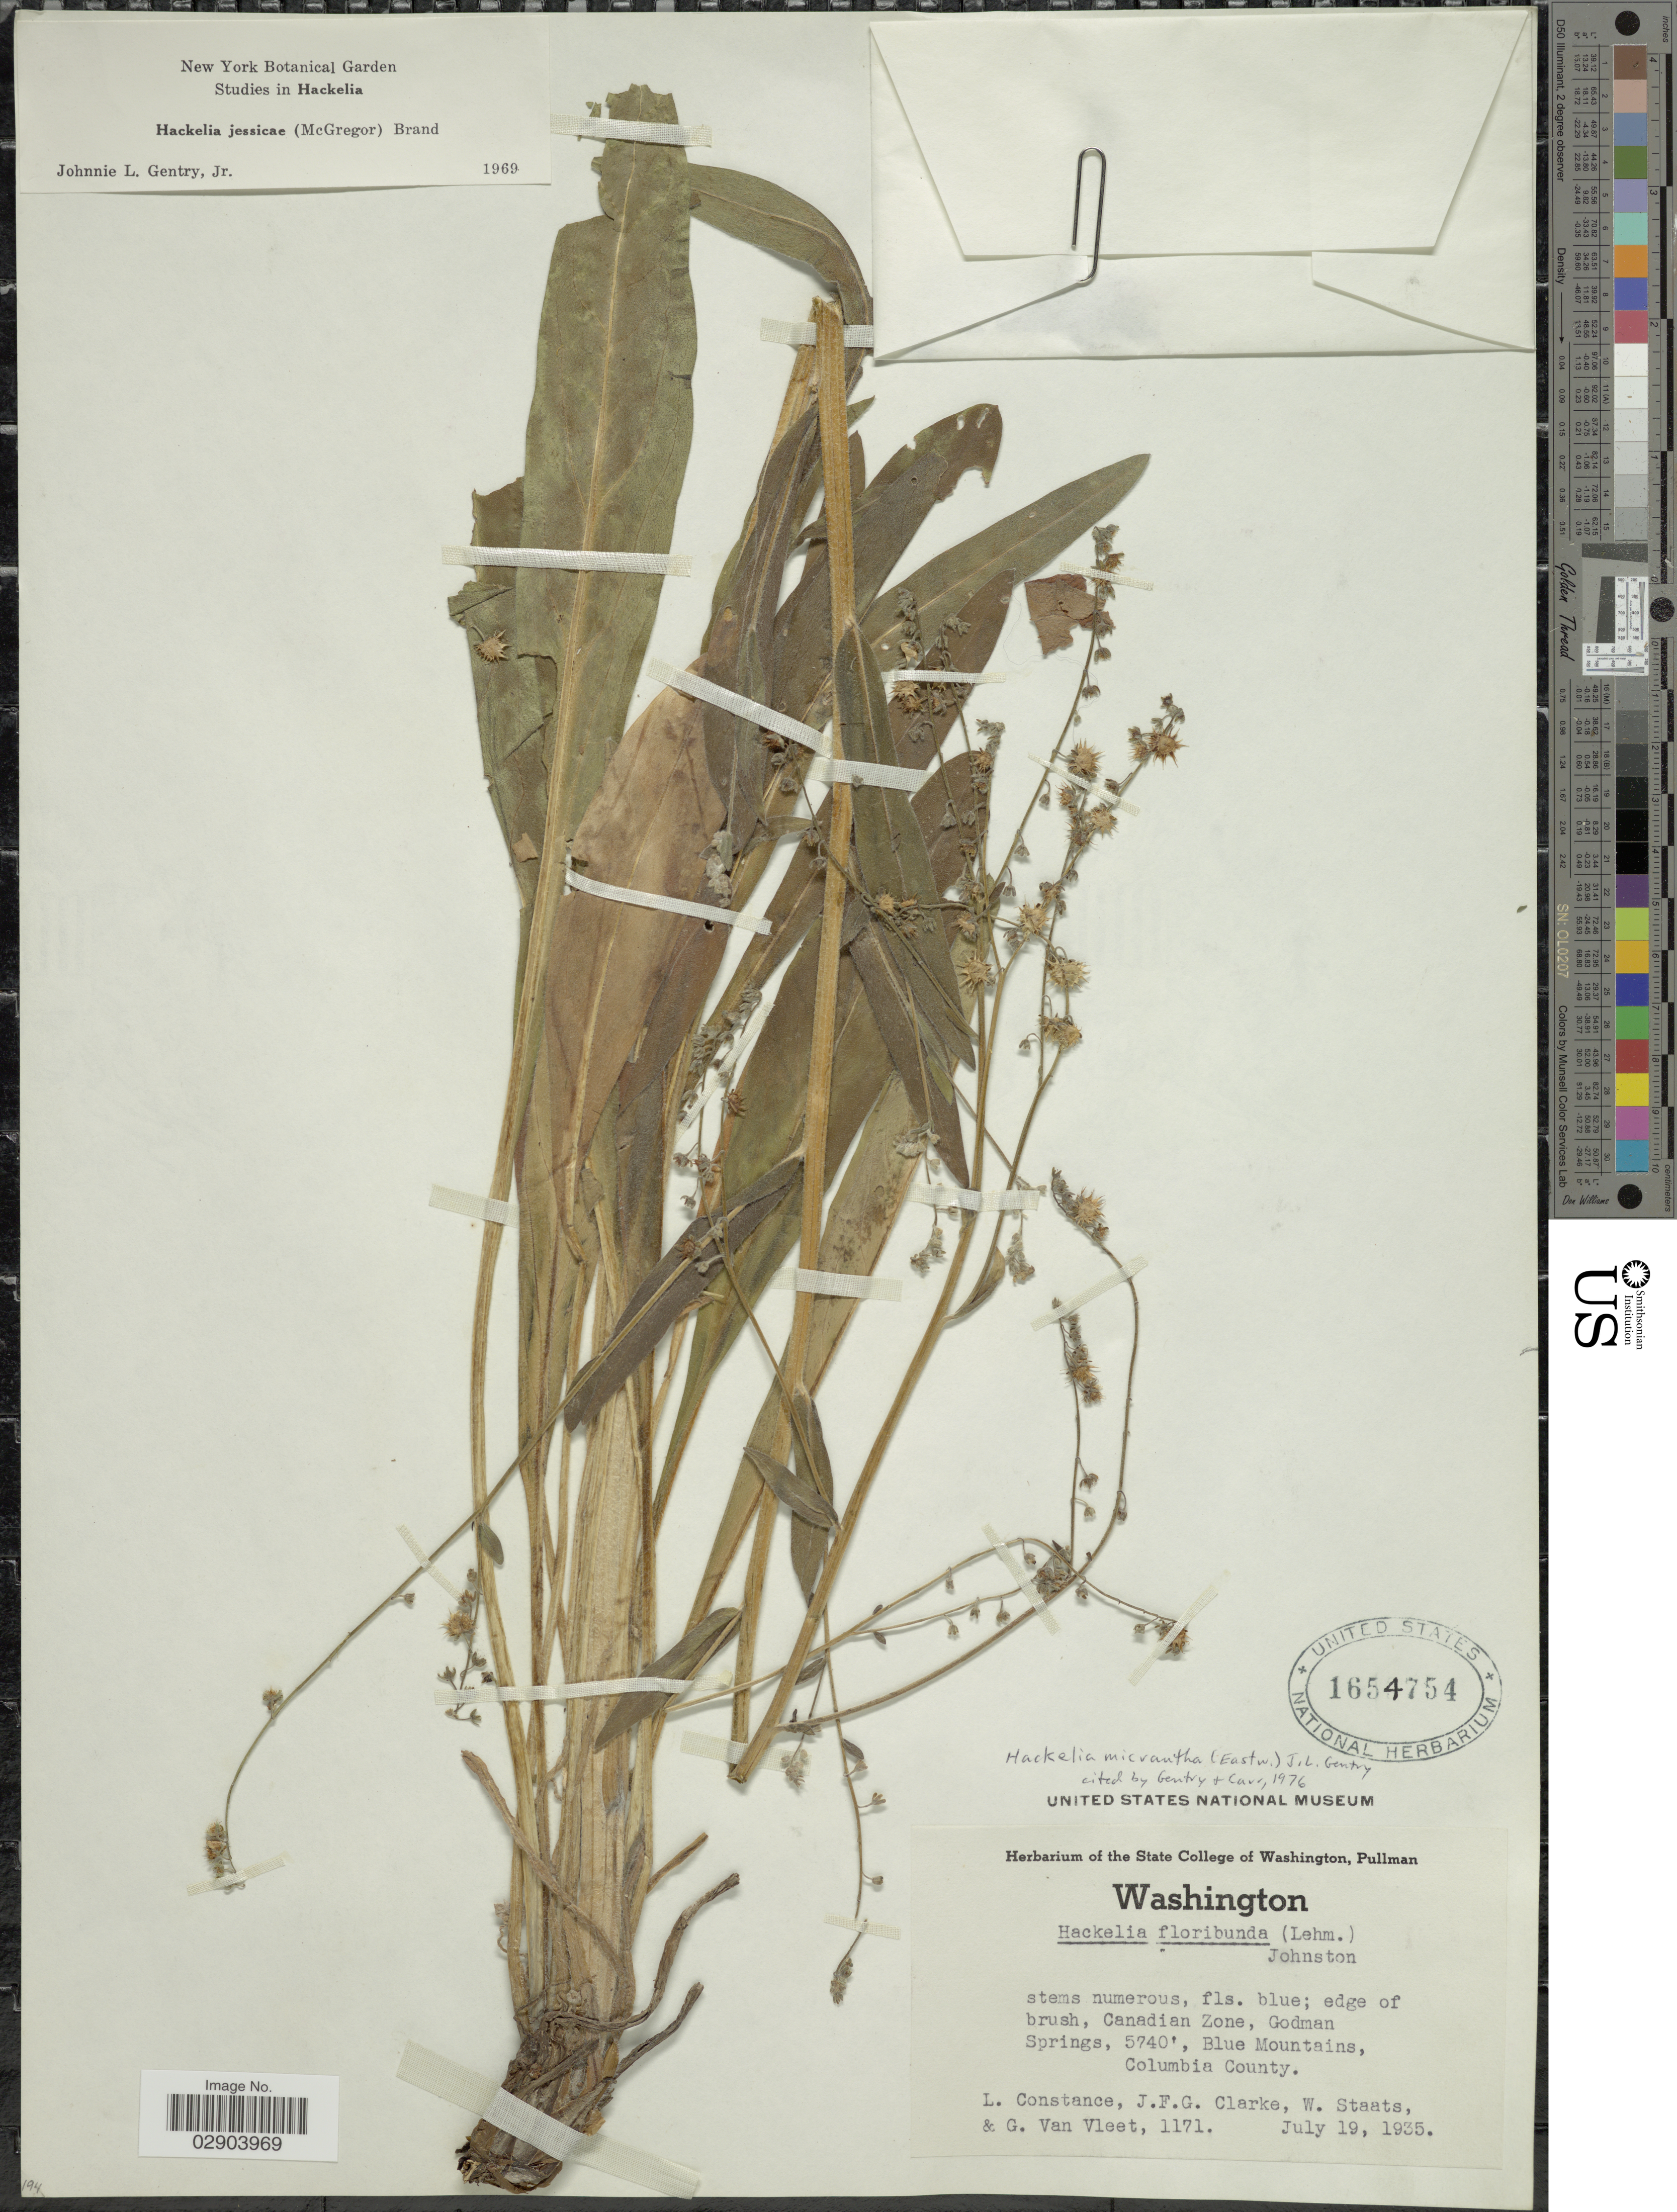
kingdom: Plantae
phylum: Tracheophyta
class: Magnoliopsida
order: Boraginales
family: Boraginaceae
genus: Hackelia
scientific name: Hackelia micrantha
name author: (Eastw.) J.L. Gentry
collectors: L. Constance, J. F. Gates-Clarke & W. Staats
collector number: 1171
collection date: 1935-07-19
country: United States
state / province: Washington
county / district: Columbia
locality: Canadian Zone, Godman Springs, Blue Mountains, Columbia County.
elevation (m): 1750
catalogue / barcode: US 1654754